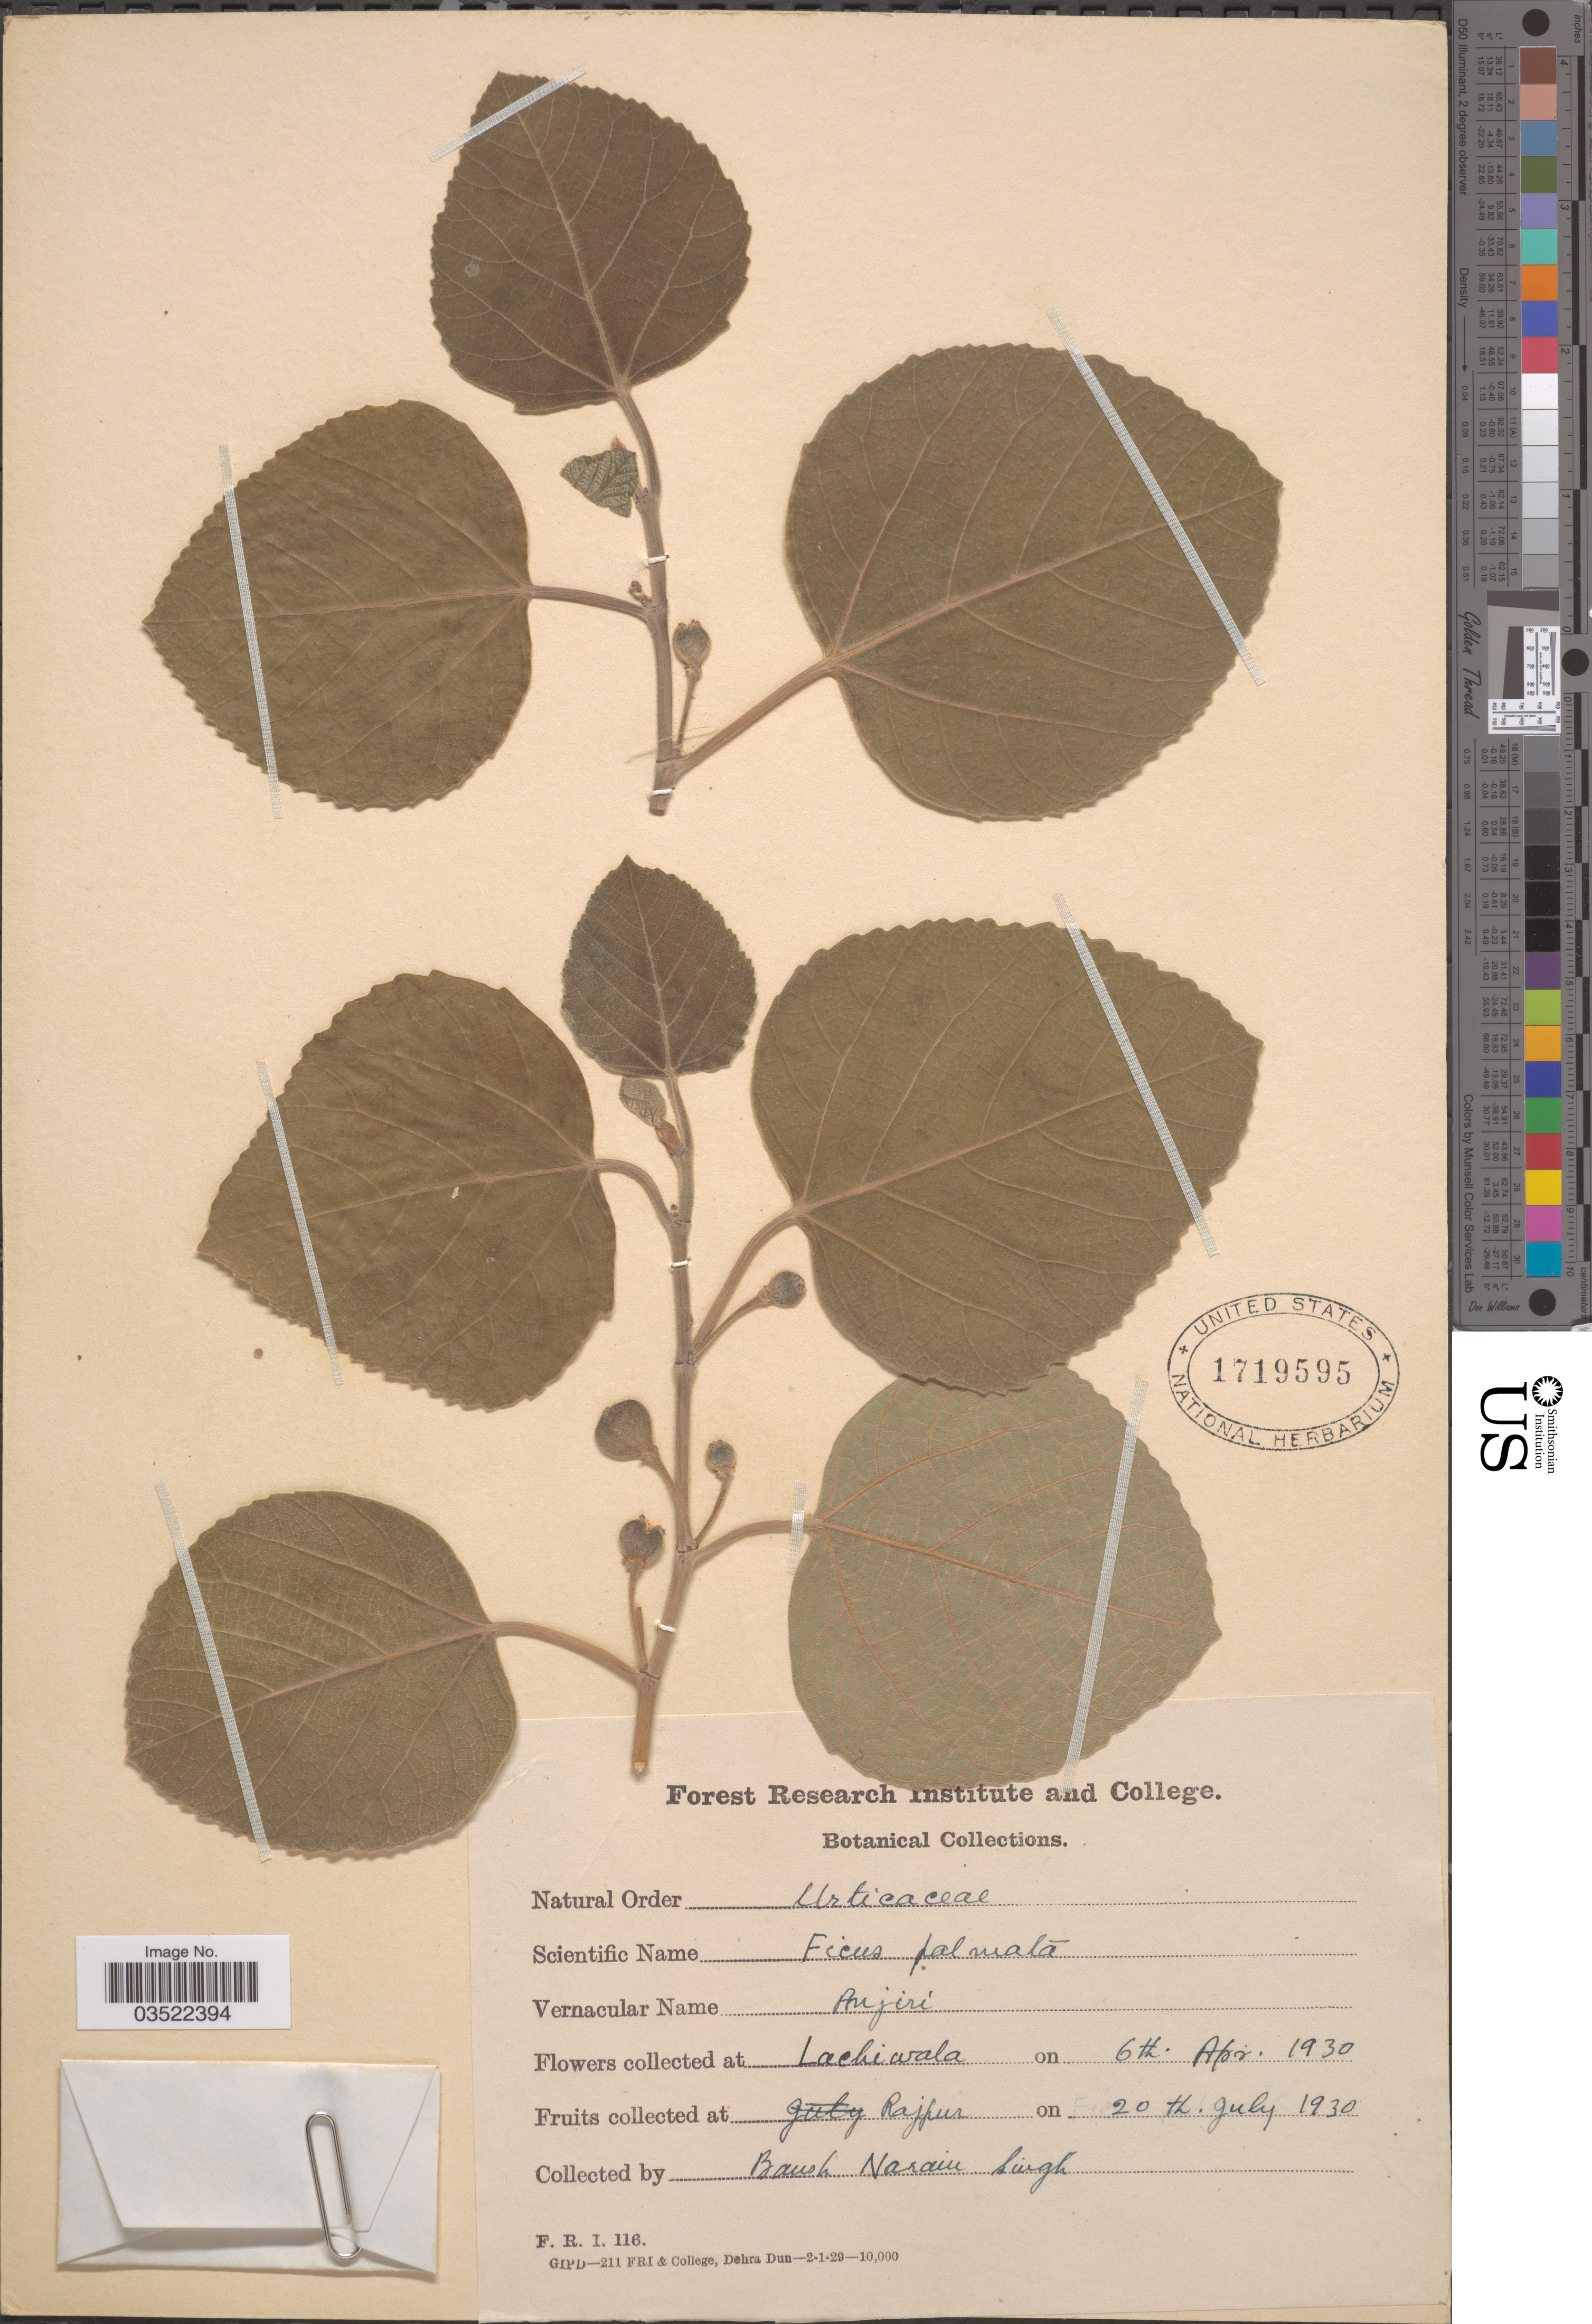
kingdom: Plantae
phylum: Tracheophyta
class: Magnoliopsida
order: Rosales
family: Moraceae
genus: Ficus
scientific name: Ficus palmata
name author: Forssk.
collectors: B. Singh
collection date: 1930-04-06/1930-07-20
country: India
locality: Lachiwala. Rajpur.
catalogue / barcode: US 1719595